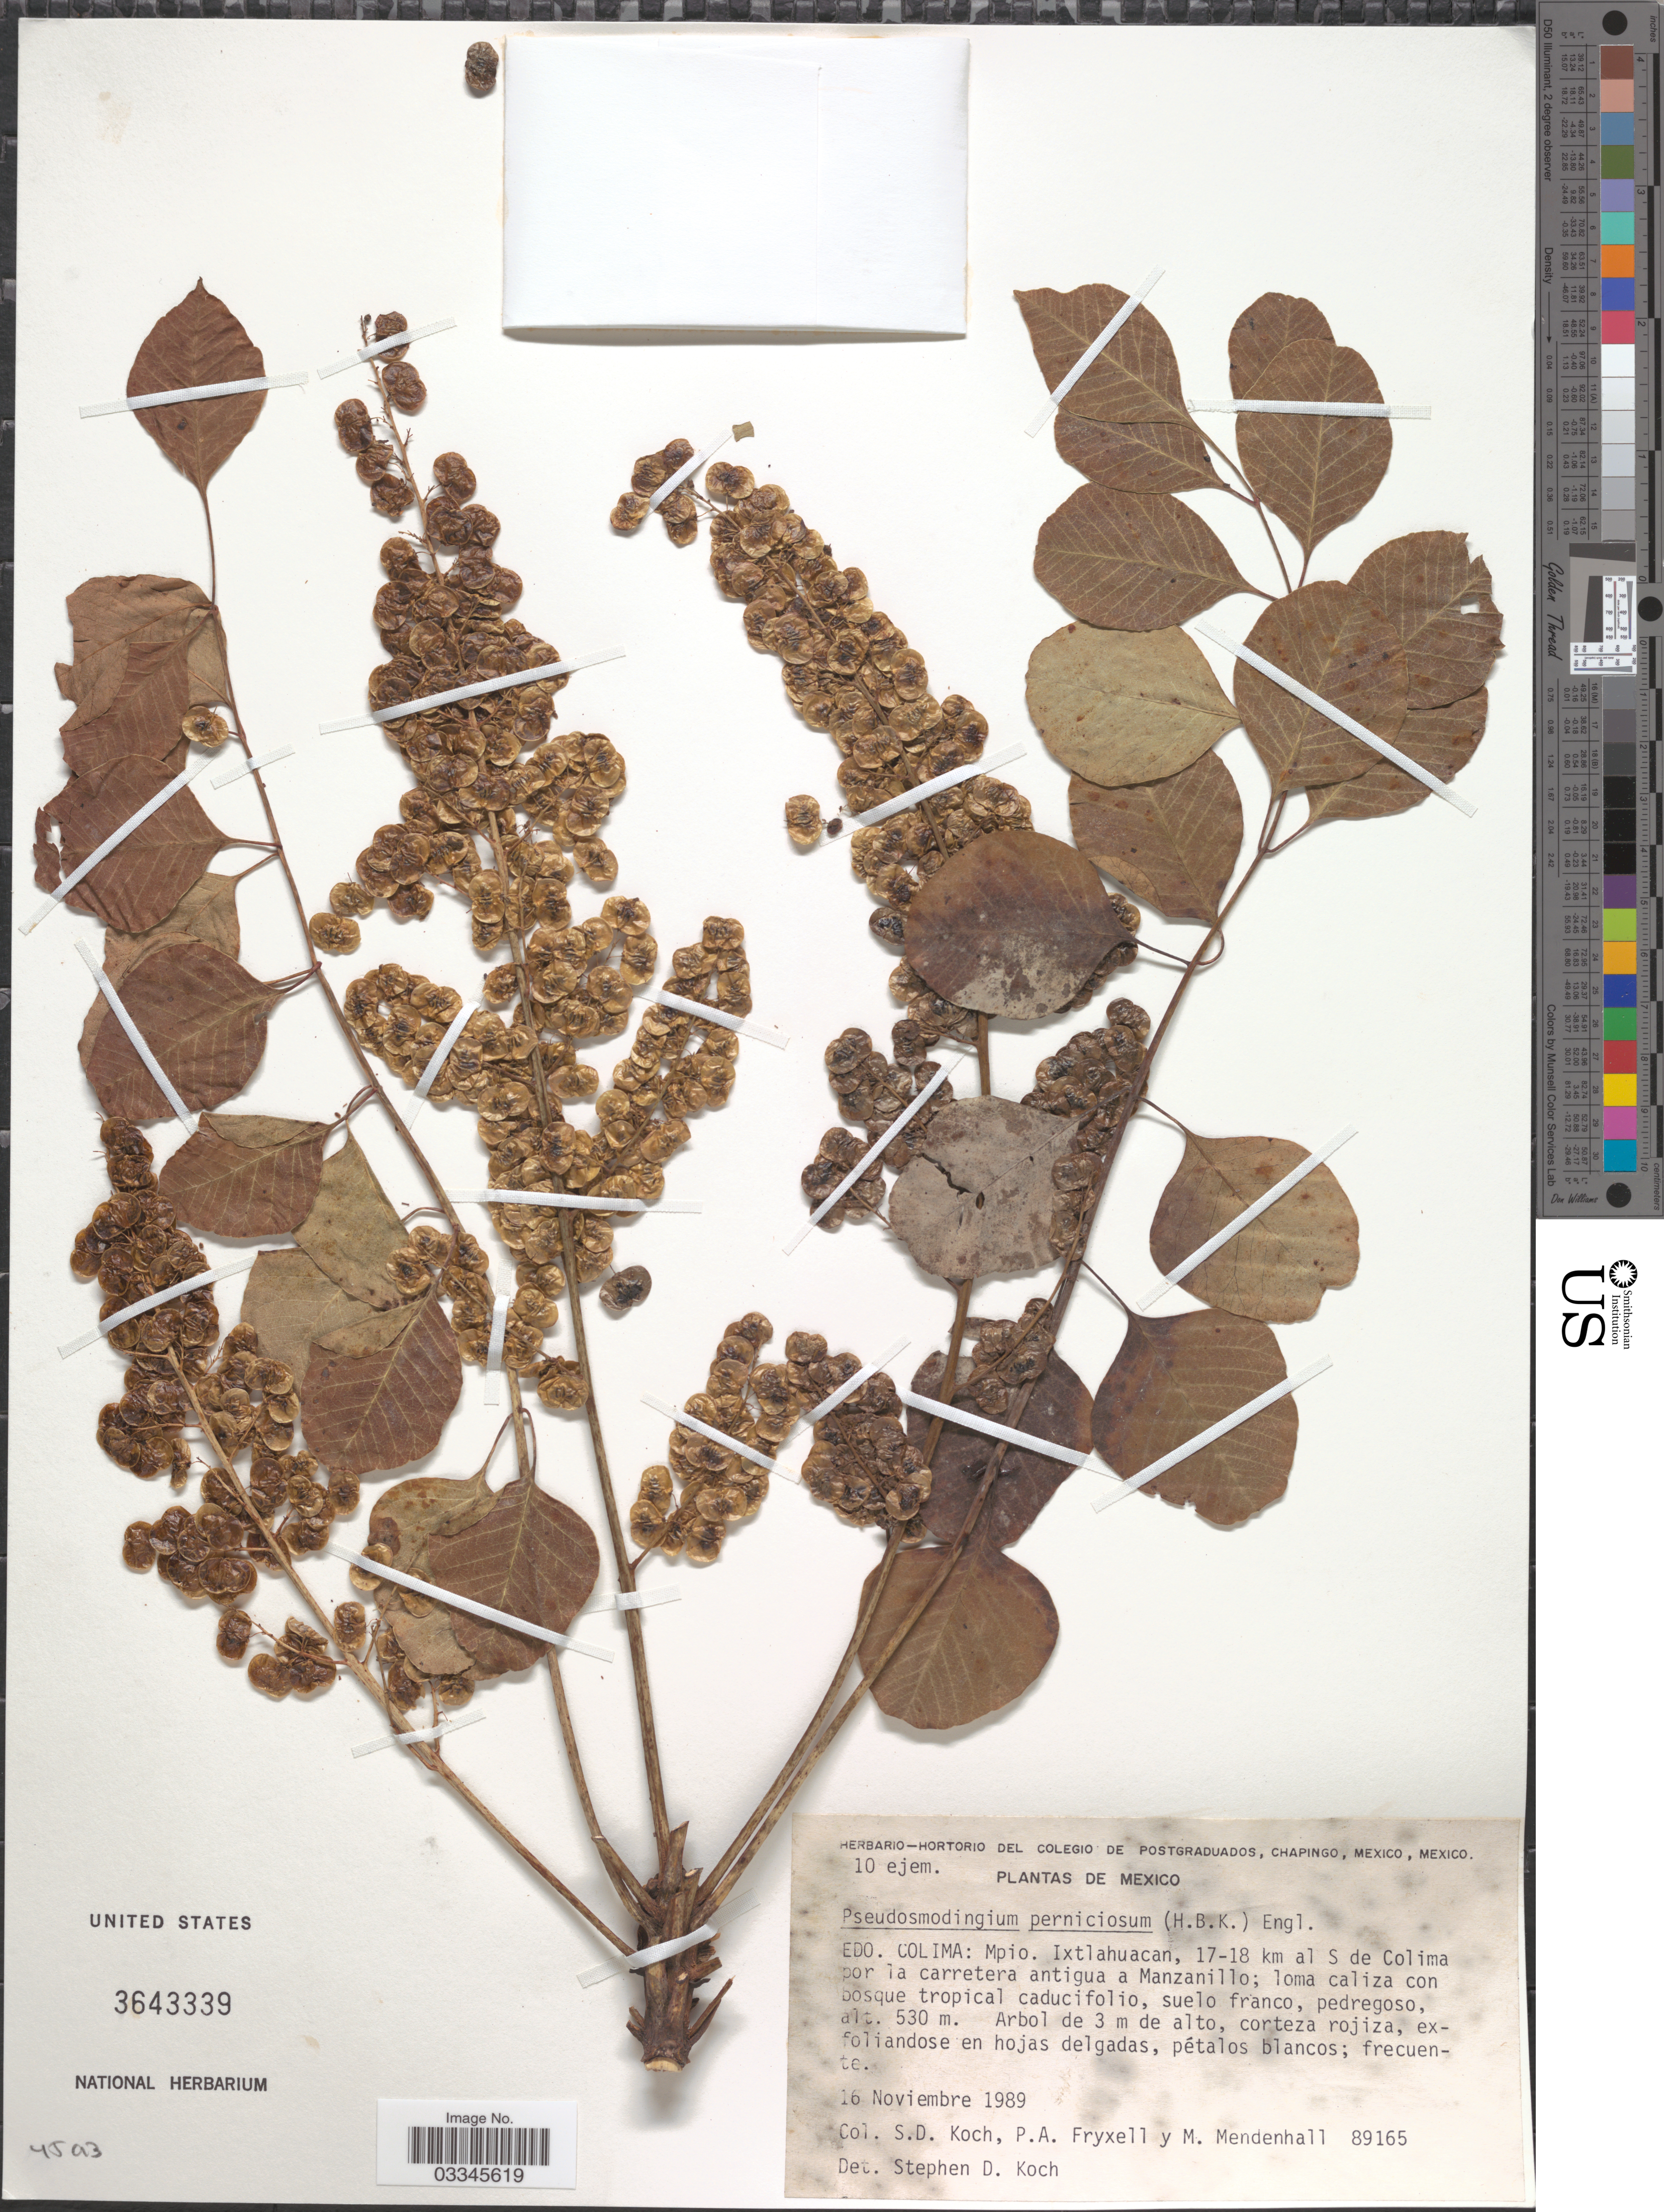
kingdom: Plantae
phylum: Tracheophyta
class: Magnoliopsida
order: Sapindales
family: Anacardiaceae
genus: Pseudosmodingium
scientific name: Pseudosmodingium perniciosum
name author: (Kunth) Engl.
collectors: S. Koch, P. A. Fryxell & M. Mendenhall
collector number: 89165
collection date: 1989-11-16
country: Mexico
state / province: Colima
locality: Mpio. Ixtlahuacan, 17-18 km al S de Colima por la carretera antigua a Manzanillo.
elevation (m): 530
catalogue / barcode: US 3643339